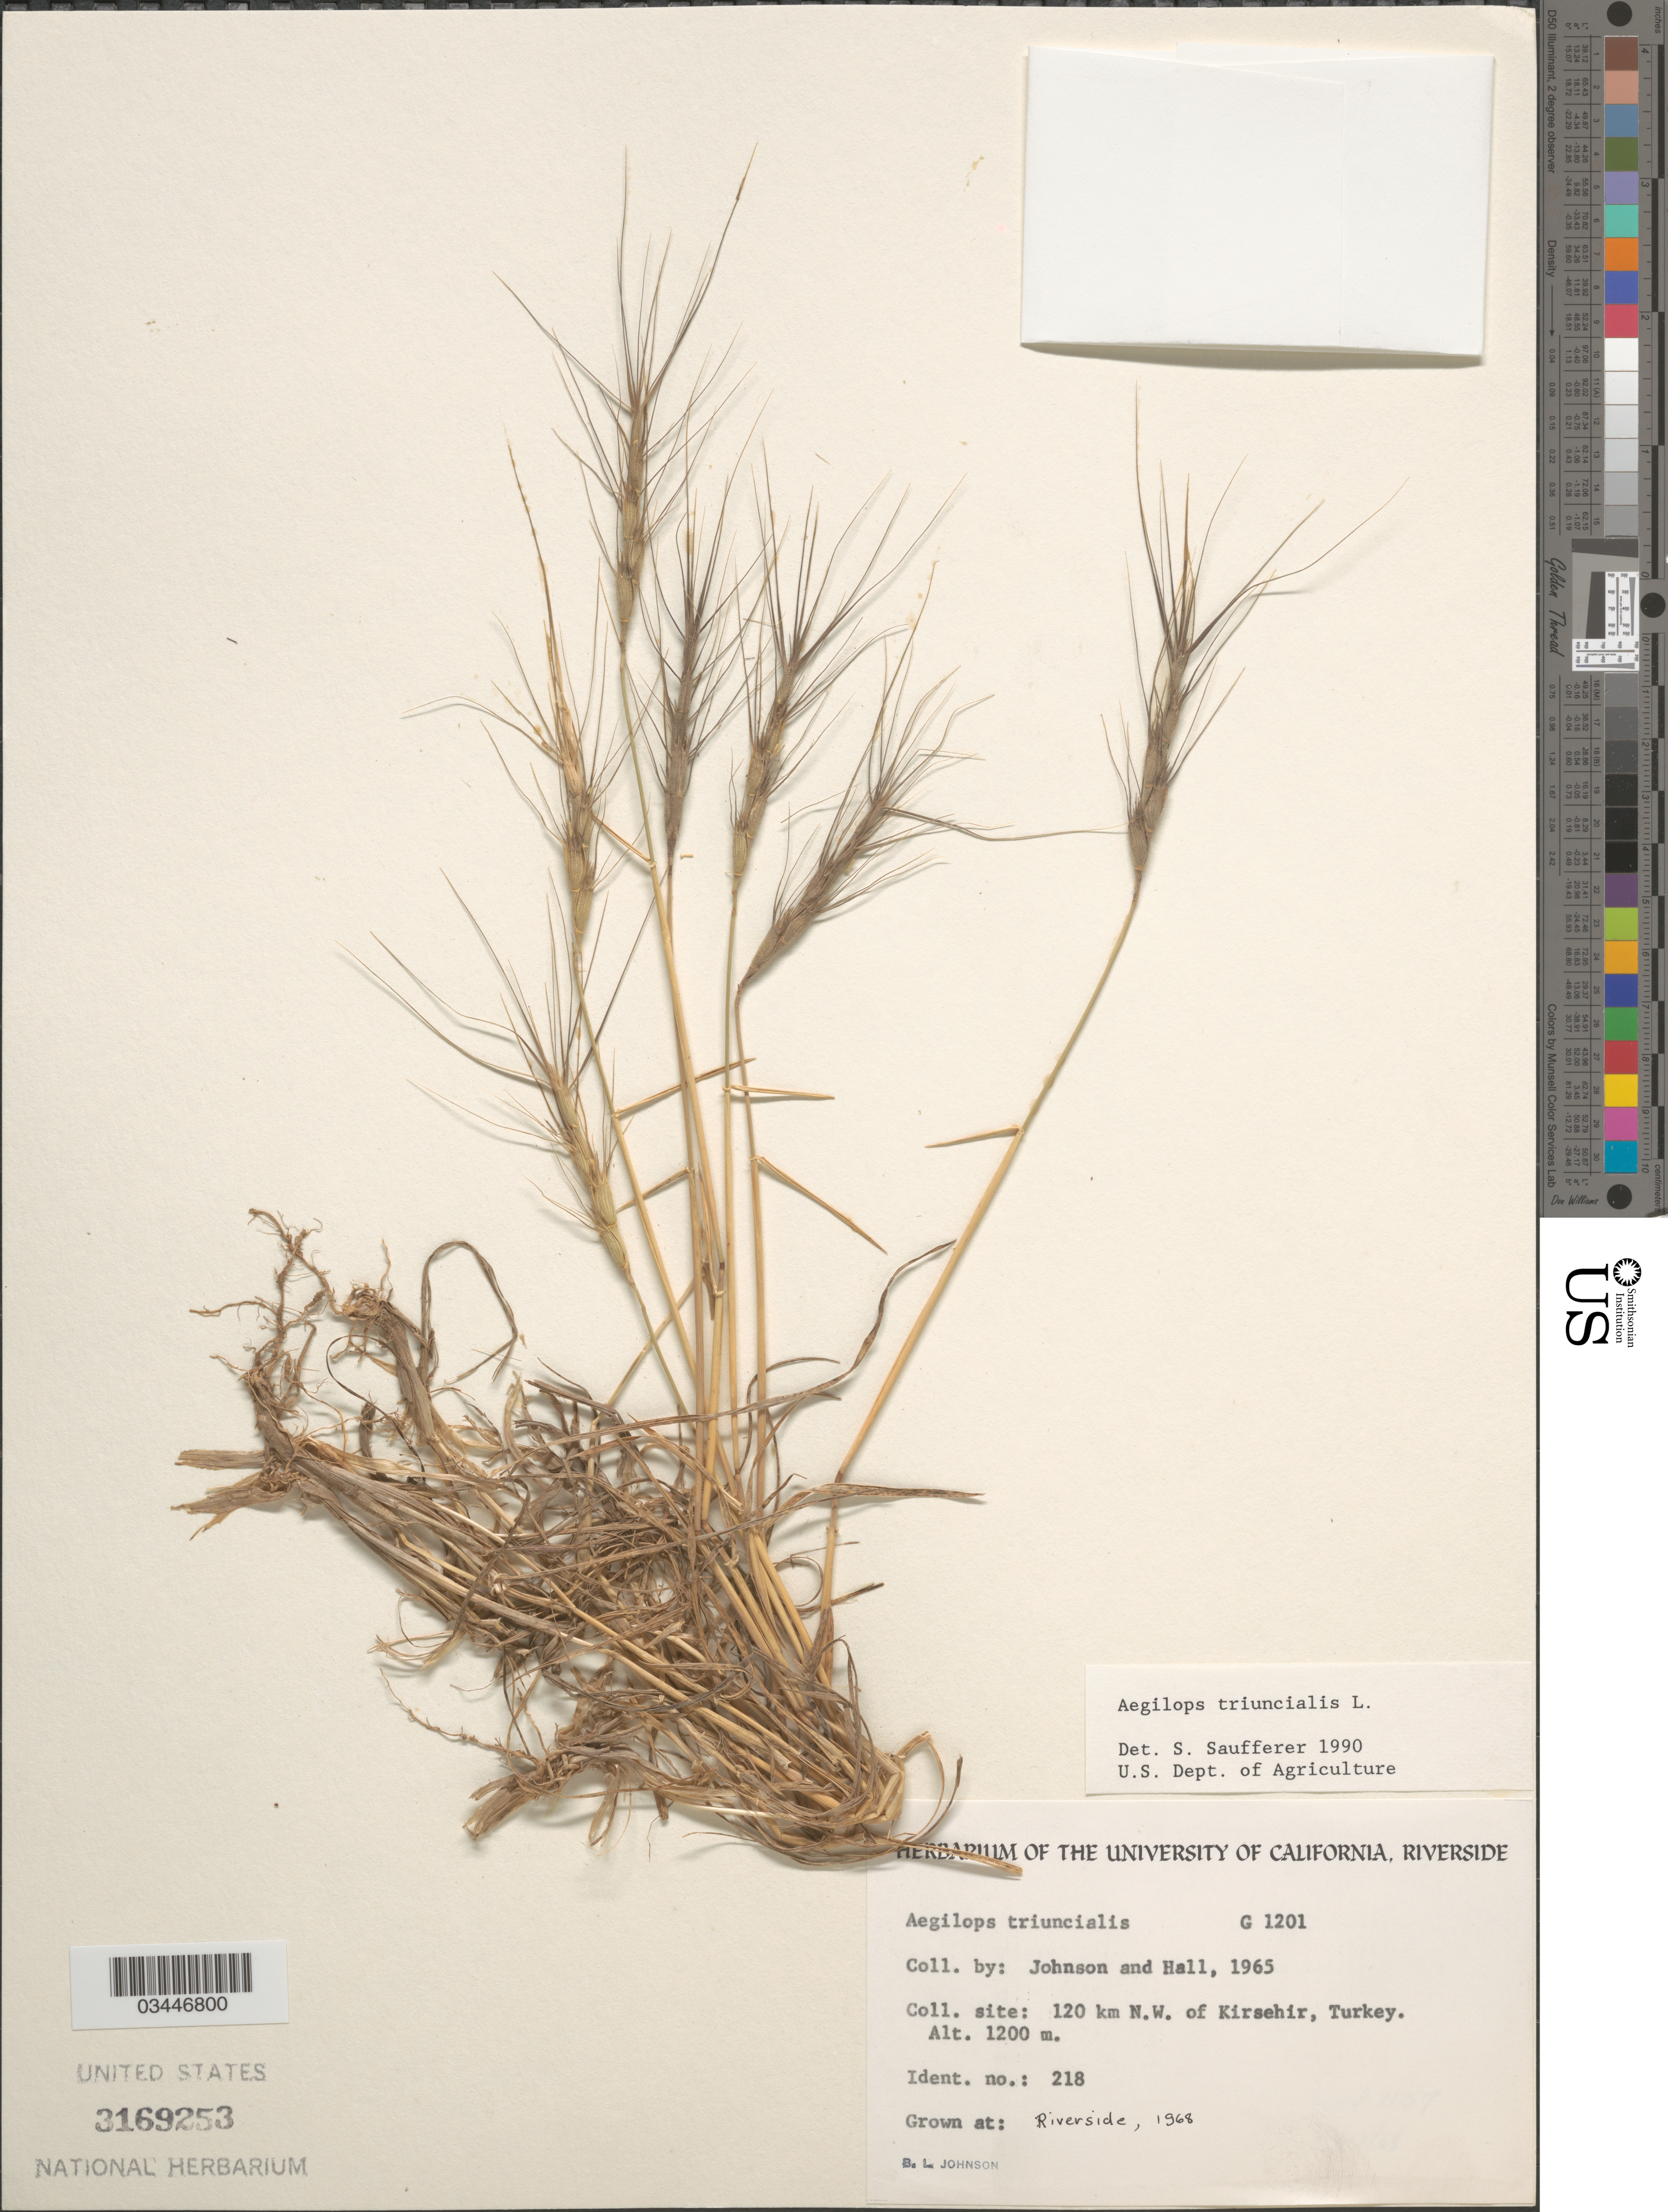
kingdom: Plantae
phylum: Tracheophyta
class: Liliopsida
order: Poales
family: Poaceae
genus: Aegilops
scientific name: Aegilops triuncialis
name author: L.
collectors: B. Johnson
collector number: G1201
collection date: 1968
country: United States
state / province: California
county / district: Riverside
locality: Riverside.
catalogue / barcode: US 3169253